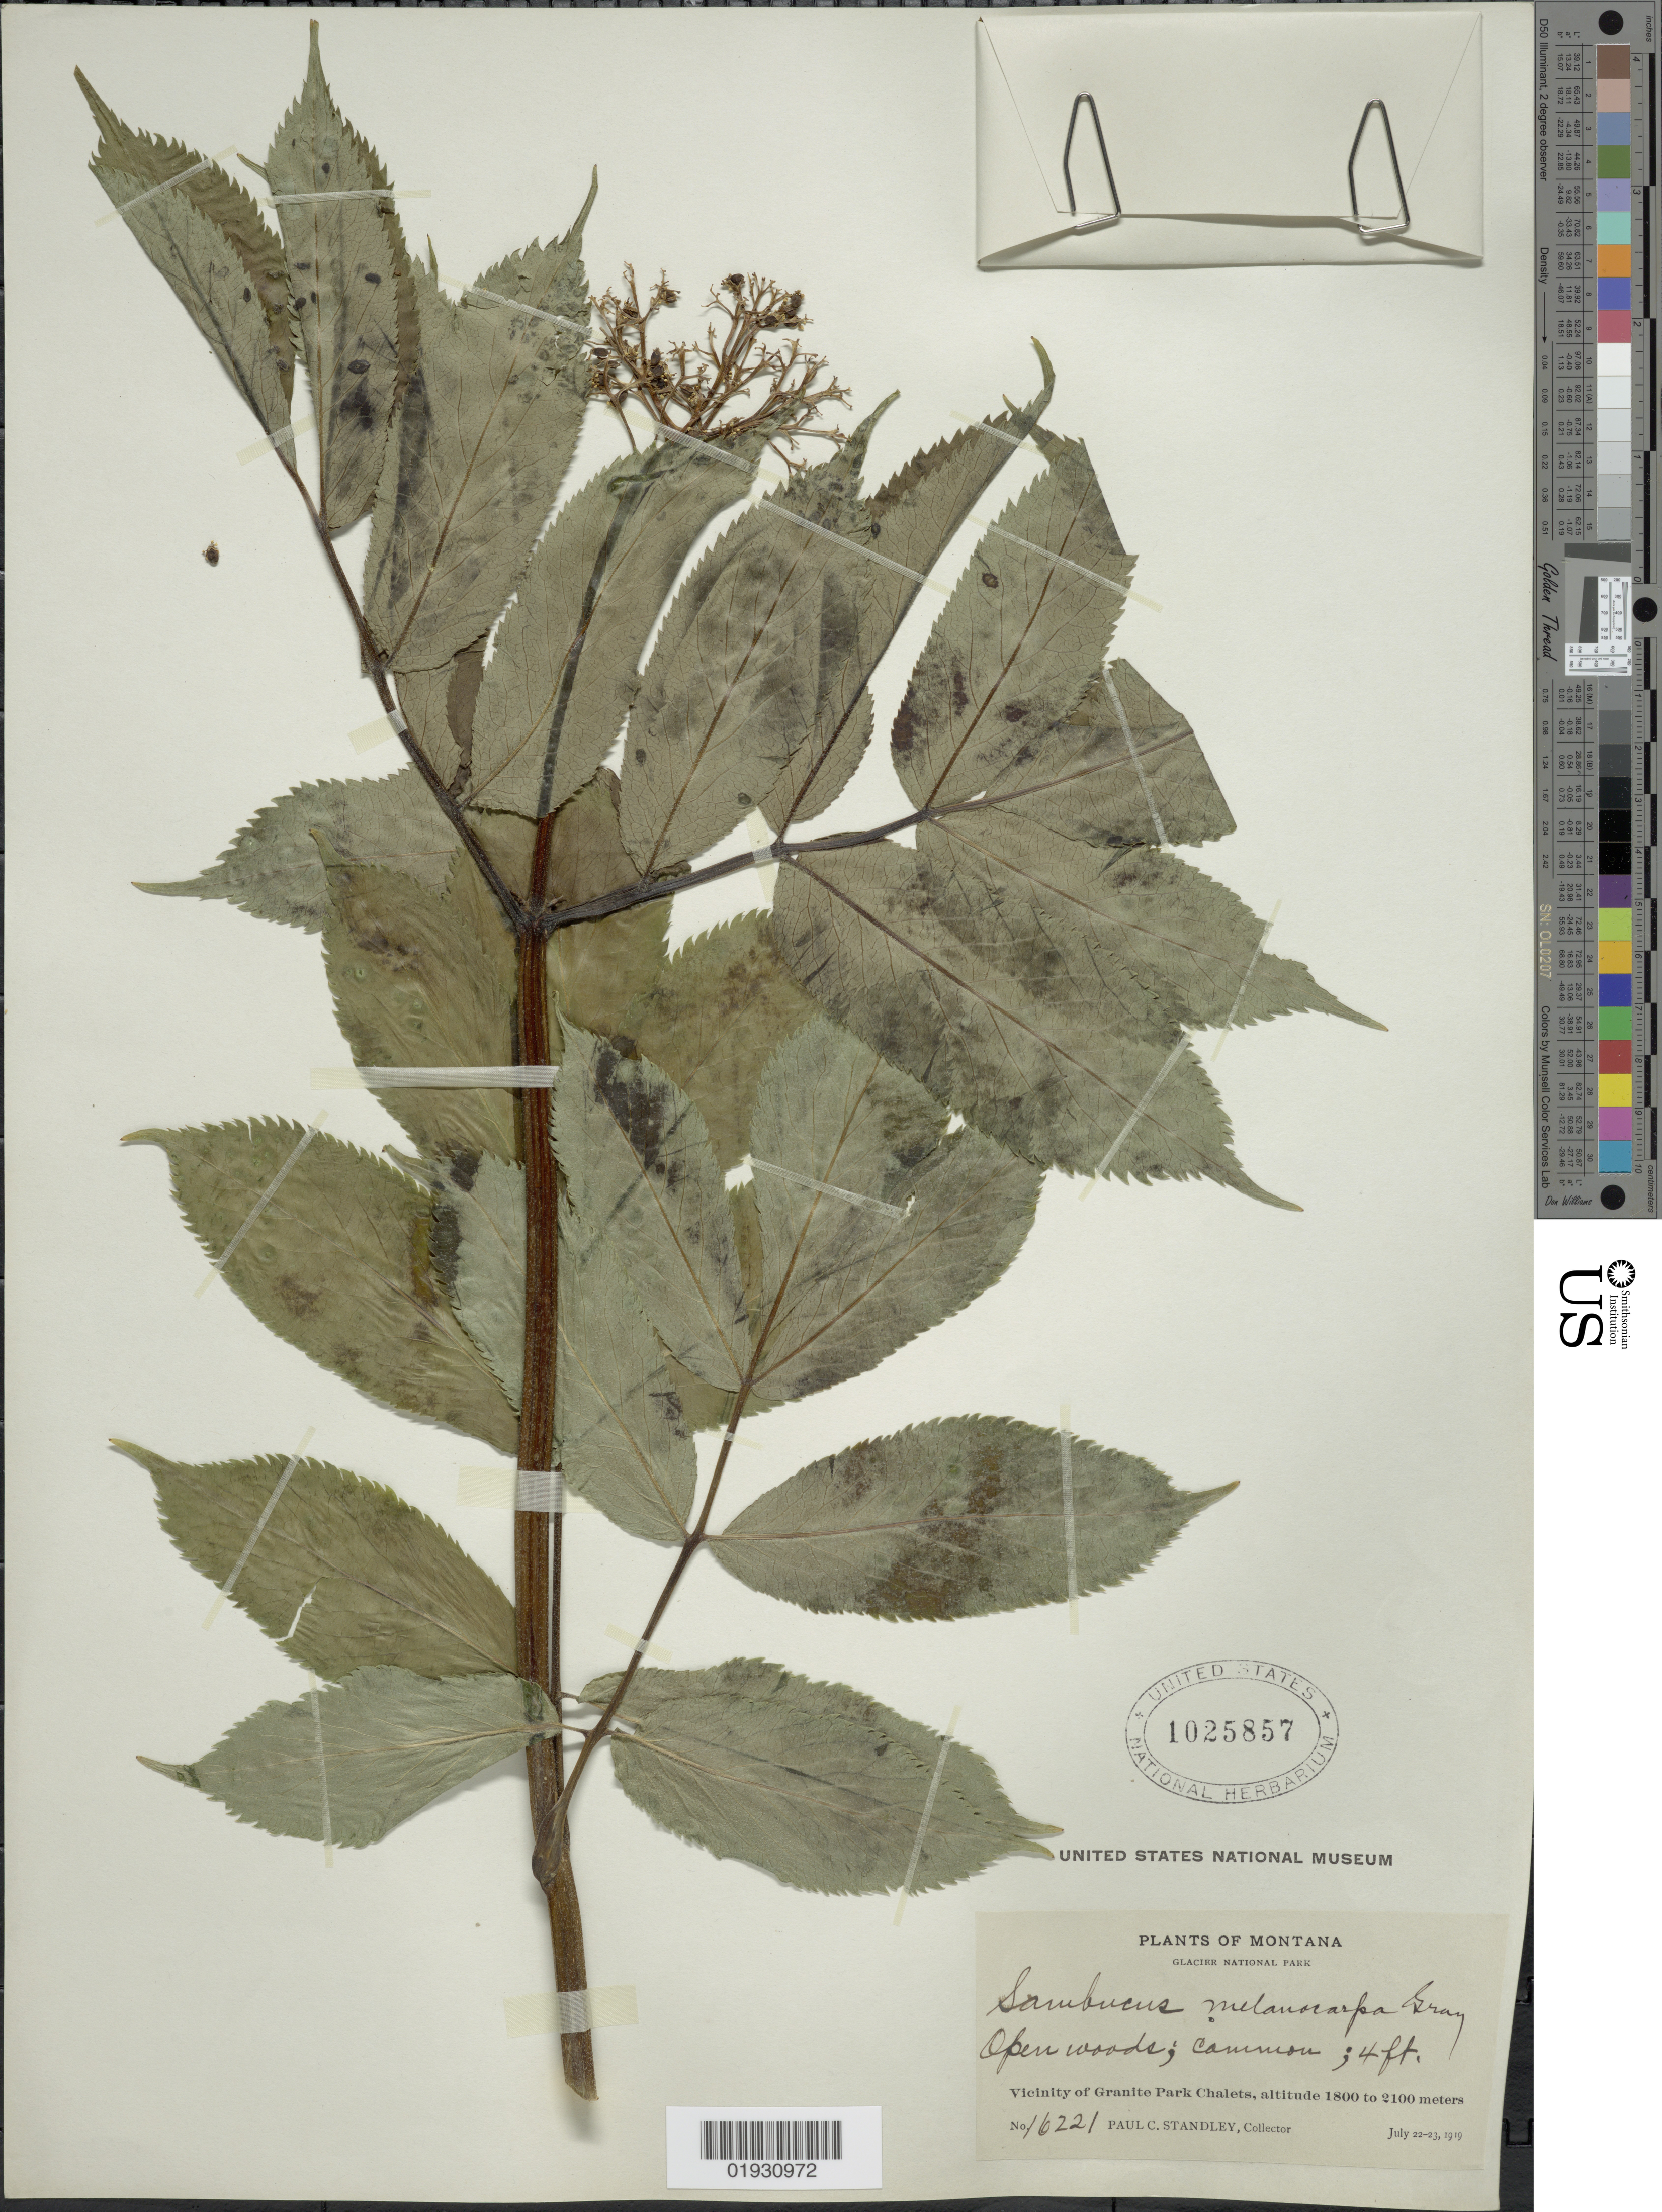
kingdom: Plantae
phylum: Tracheophyta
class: Magnoliopsida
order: Dipsacales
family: Viburnaceae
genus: Sambucus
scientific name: Sambucus melanocarpa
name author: A. Gray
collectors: P. C. Standley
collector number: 16221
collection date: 1919-07-22/1919-07-23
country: United States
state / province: Montana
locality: Glacier National Park. Vicinity of Granite Park Chalets.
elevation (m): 1800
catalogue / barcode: US 1025857